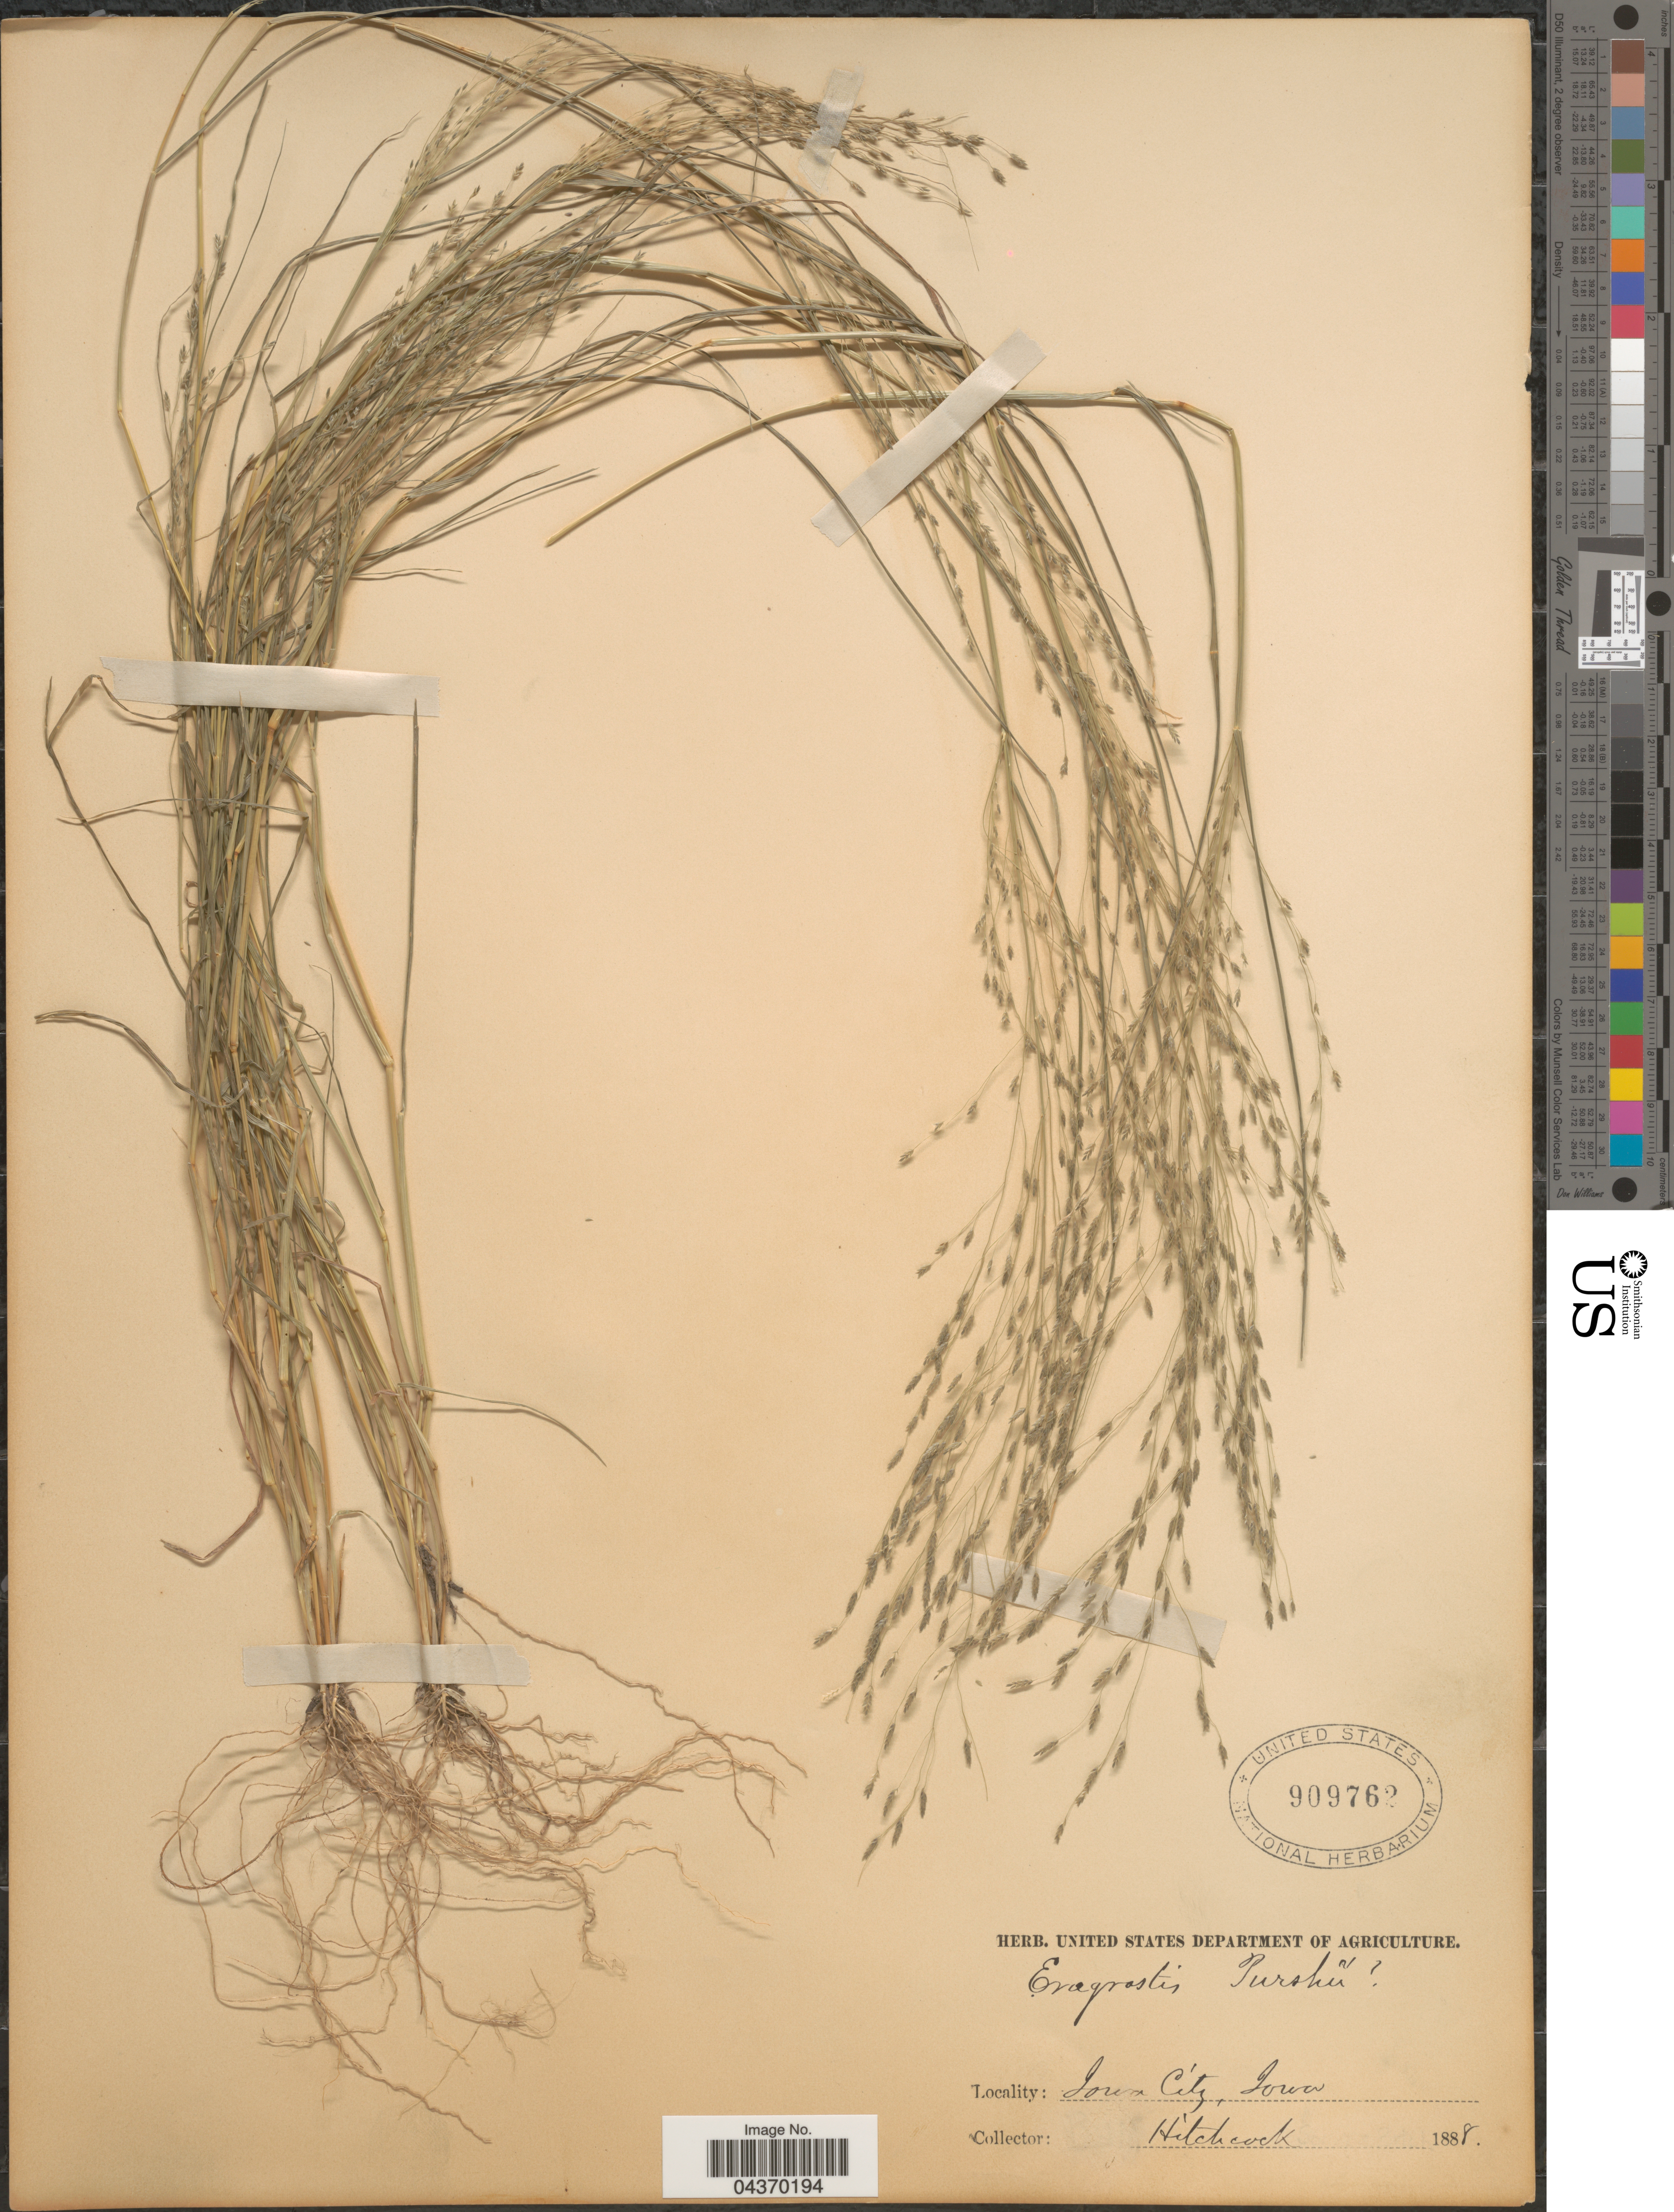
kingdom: Plantae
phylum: Tracheophyta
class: Liliopsida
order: Poales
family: Poaceae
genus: Eragrostis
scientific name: Eragrostis pectinacea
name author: (Michx.) Nees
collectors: -- Hitchcock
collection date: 1888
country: United States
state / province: Iowa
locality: Iowa City.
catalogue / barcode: US 909762